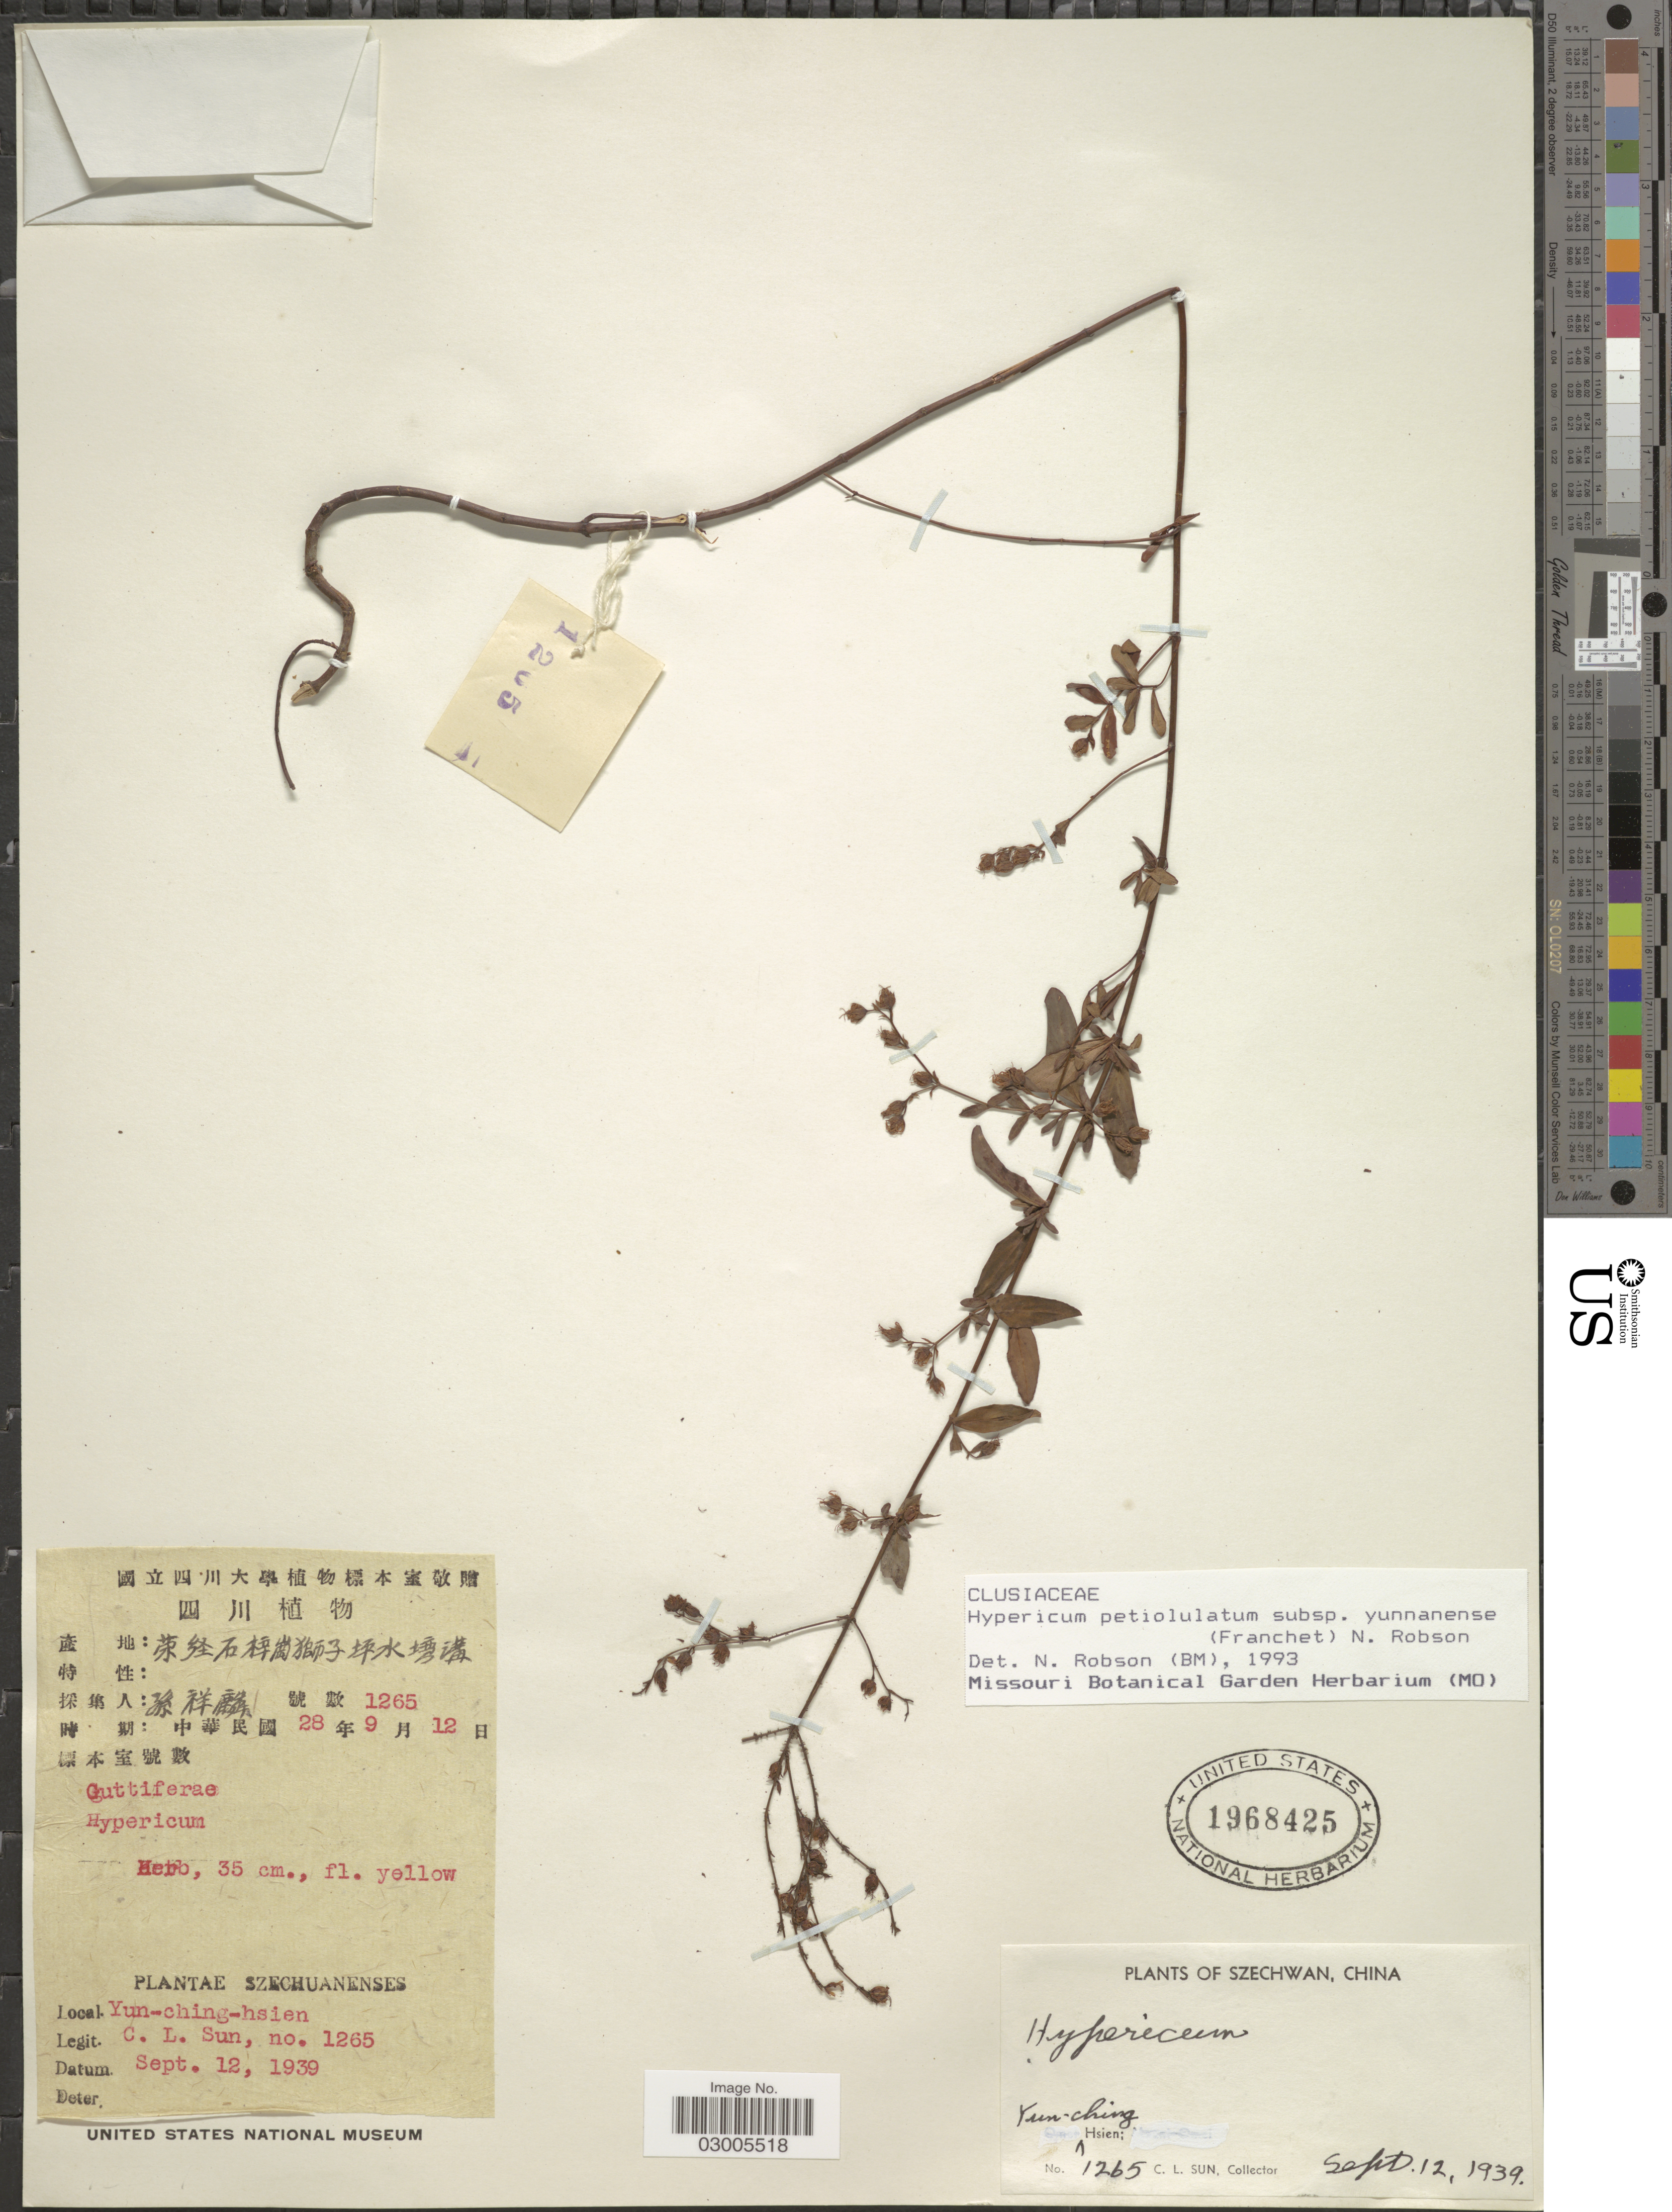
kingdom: Plantae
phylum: Tracheophyta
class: Magnoliopsida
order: Malpighiales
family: Hypericaceae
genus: Hypericum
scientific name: Hypericum petiolulatum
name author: Hook. f. & Thomson ex Dyer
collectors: C. Sun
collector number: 1265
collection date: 1939-09-12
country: China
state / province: Sichuan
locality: Szechwan. Yun-ching-shien.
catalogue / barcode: US 1968425